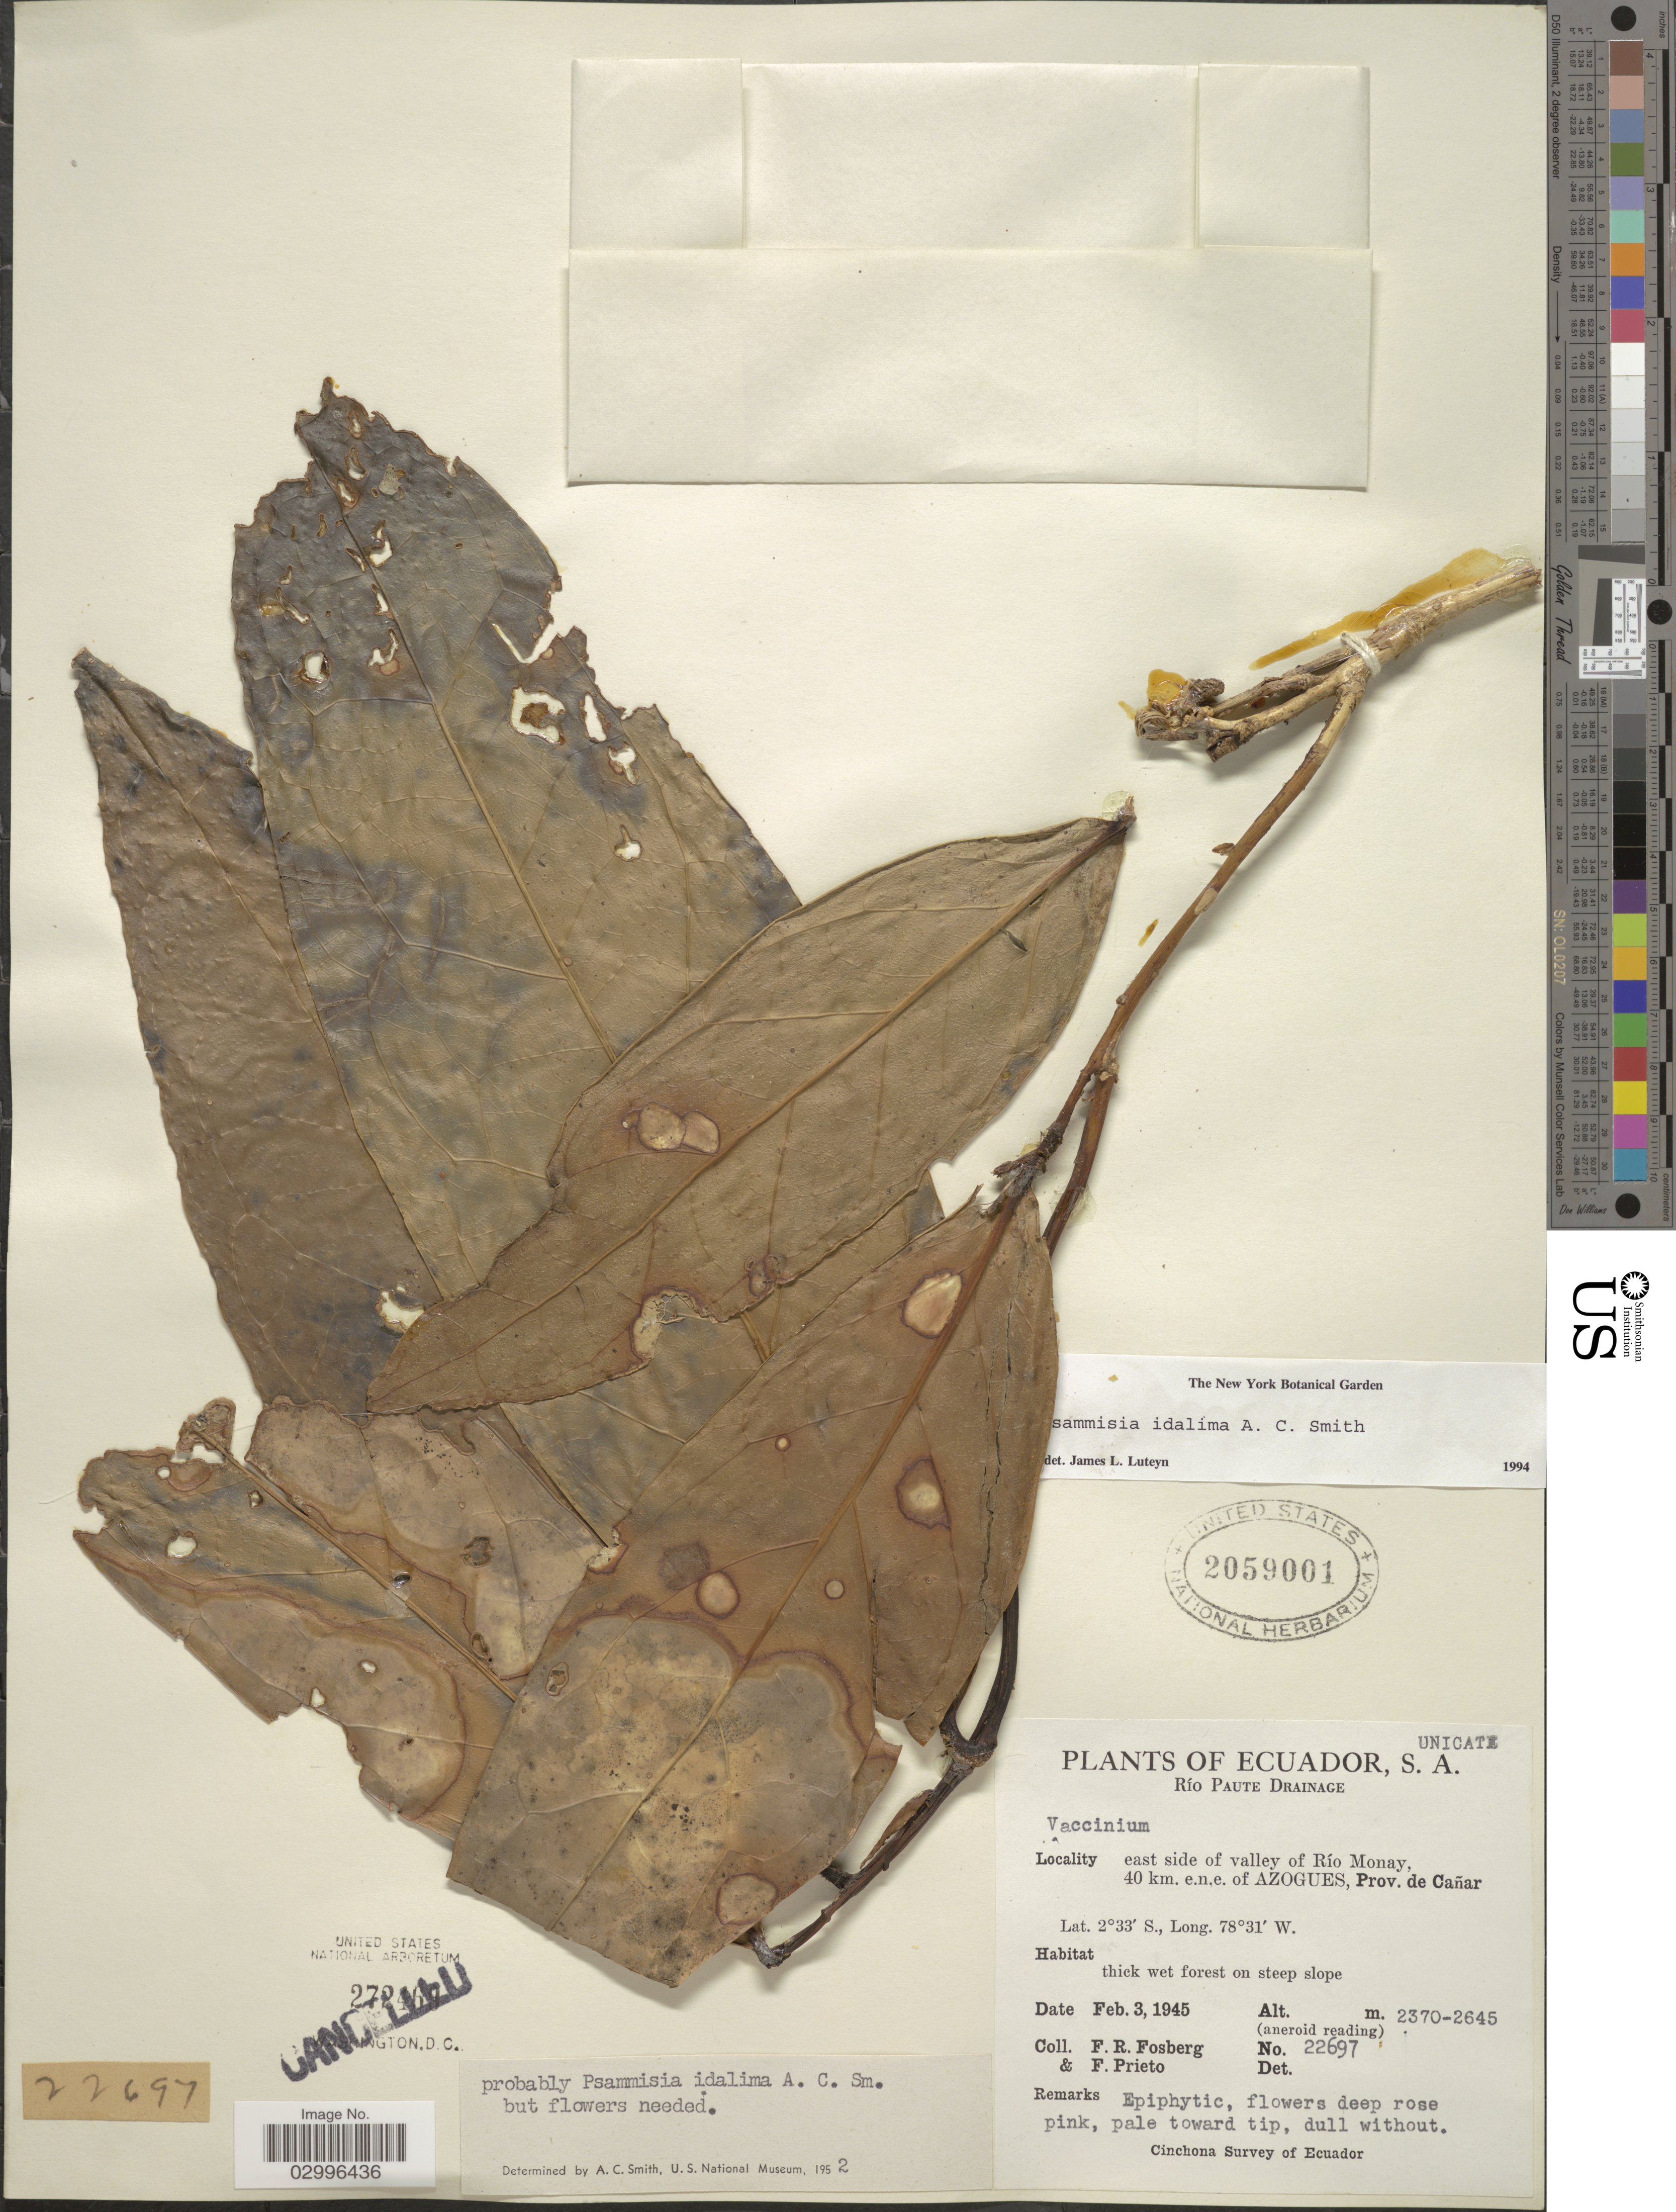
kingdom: Plantae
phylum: Tracheophyta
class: Magnoliopsida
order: Ericales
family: Ericaceae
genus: Psammisia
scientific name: Psammisia idalima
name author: A.C. Sm.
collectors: F. R. Fosberg & F. Prieto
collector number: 22697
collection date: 1945-02-03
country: Ecuador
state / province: Cañar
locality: Río Paute Drainage, east side of valley of Río Monay, 40 km. e.n.e. of Azogues.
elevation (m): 2370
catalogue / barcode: US 2059001